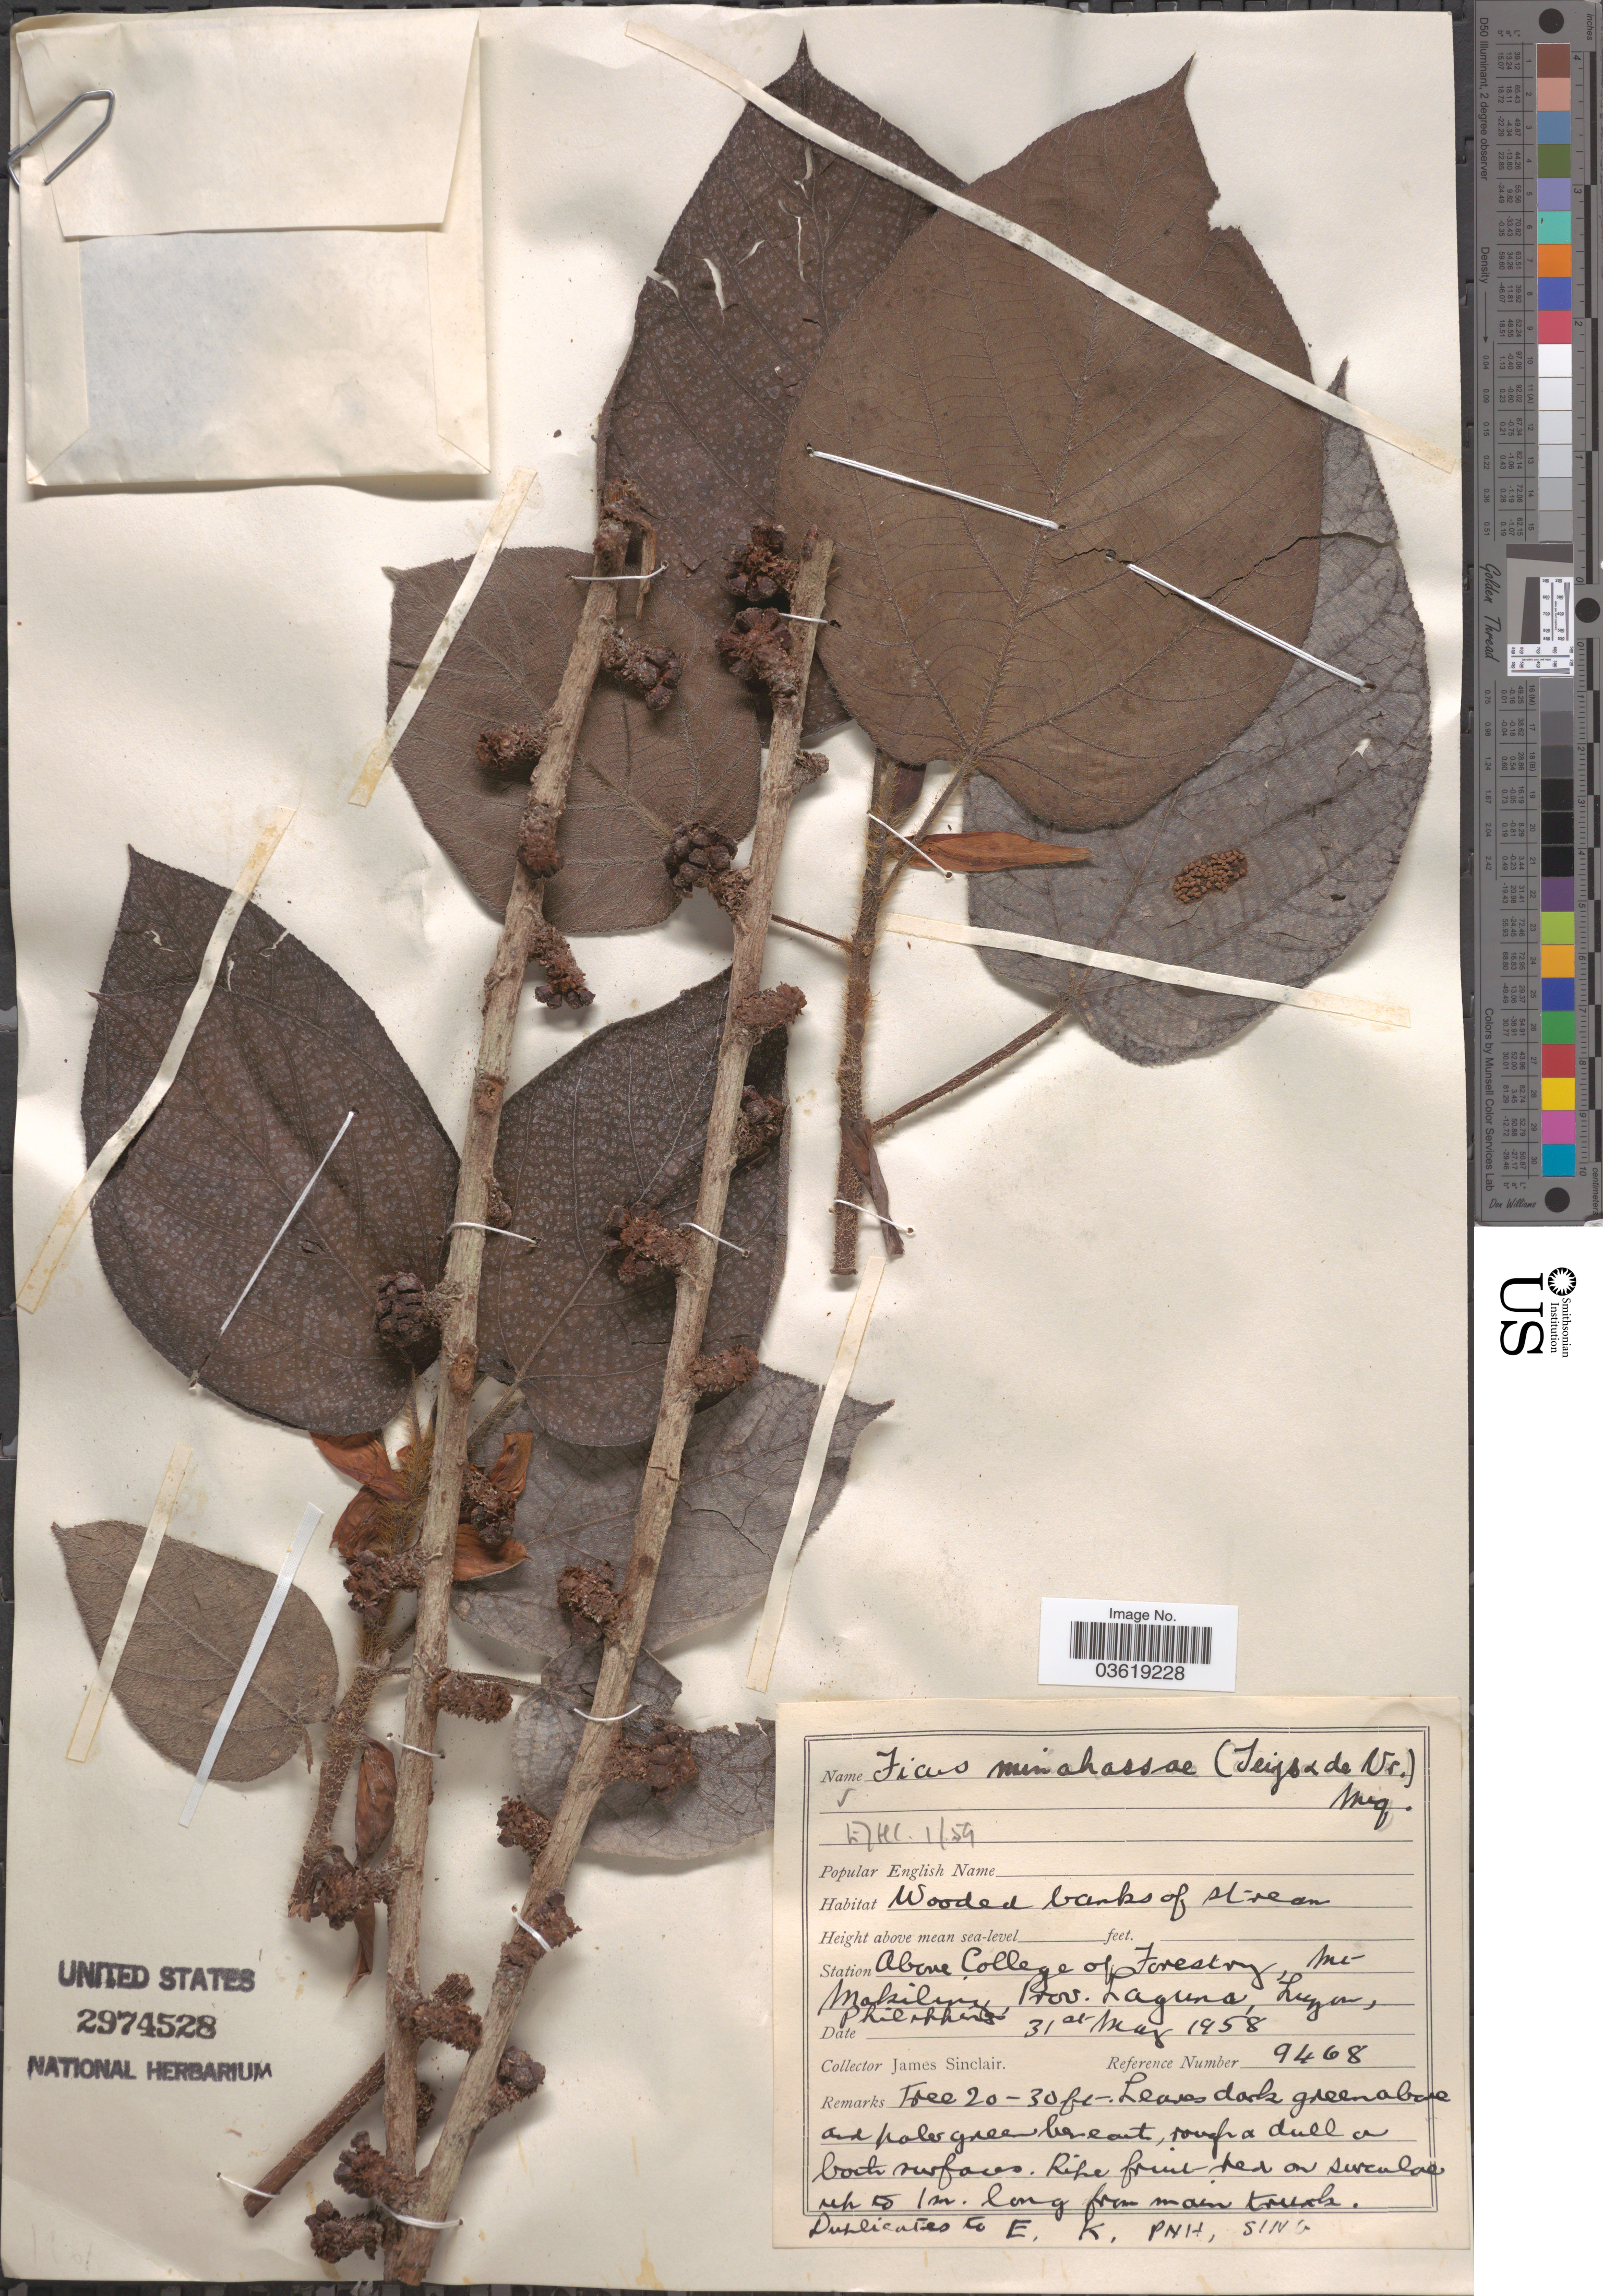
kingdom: Plantae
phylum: Tracheophyta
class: Magnoliopsida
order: Rosales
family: Moraceae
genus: Ficus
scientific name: Ficus minahassae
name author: Miq.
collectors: J. Sinclair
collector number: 9468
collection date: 1958-05-31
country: Philippines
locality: Station Above College of Forestry, Mt Makiling, Prov. Laguna, Luzon.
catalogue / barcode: US 2974528